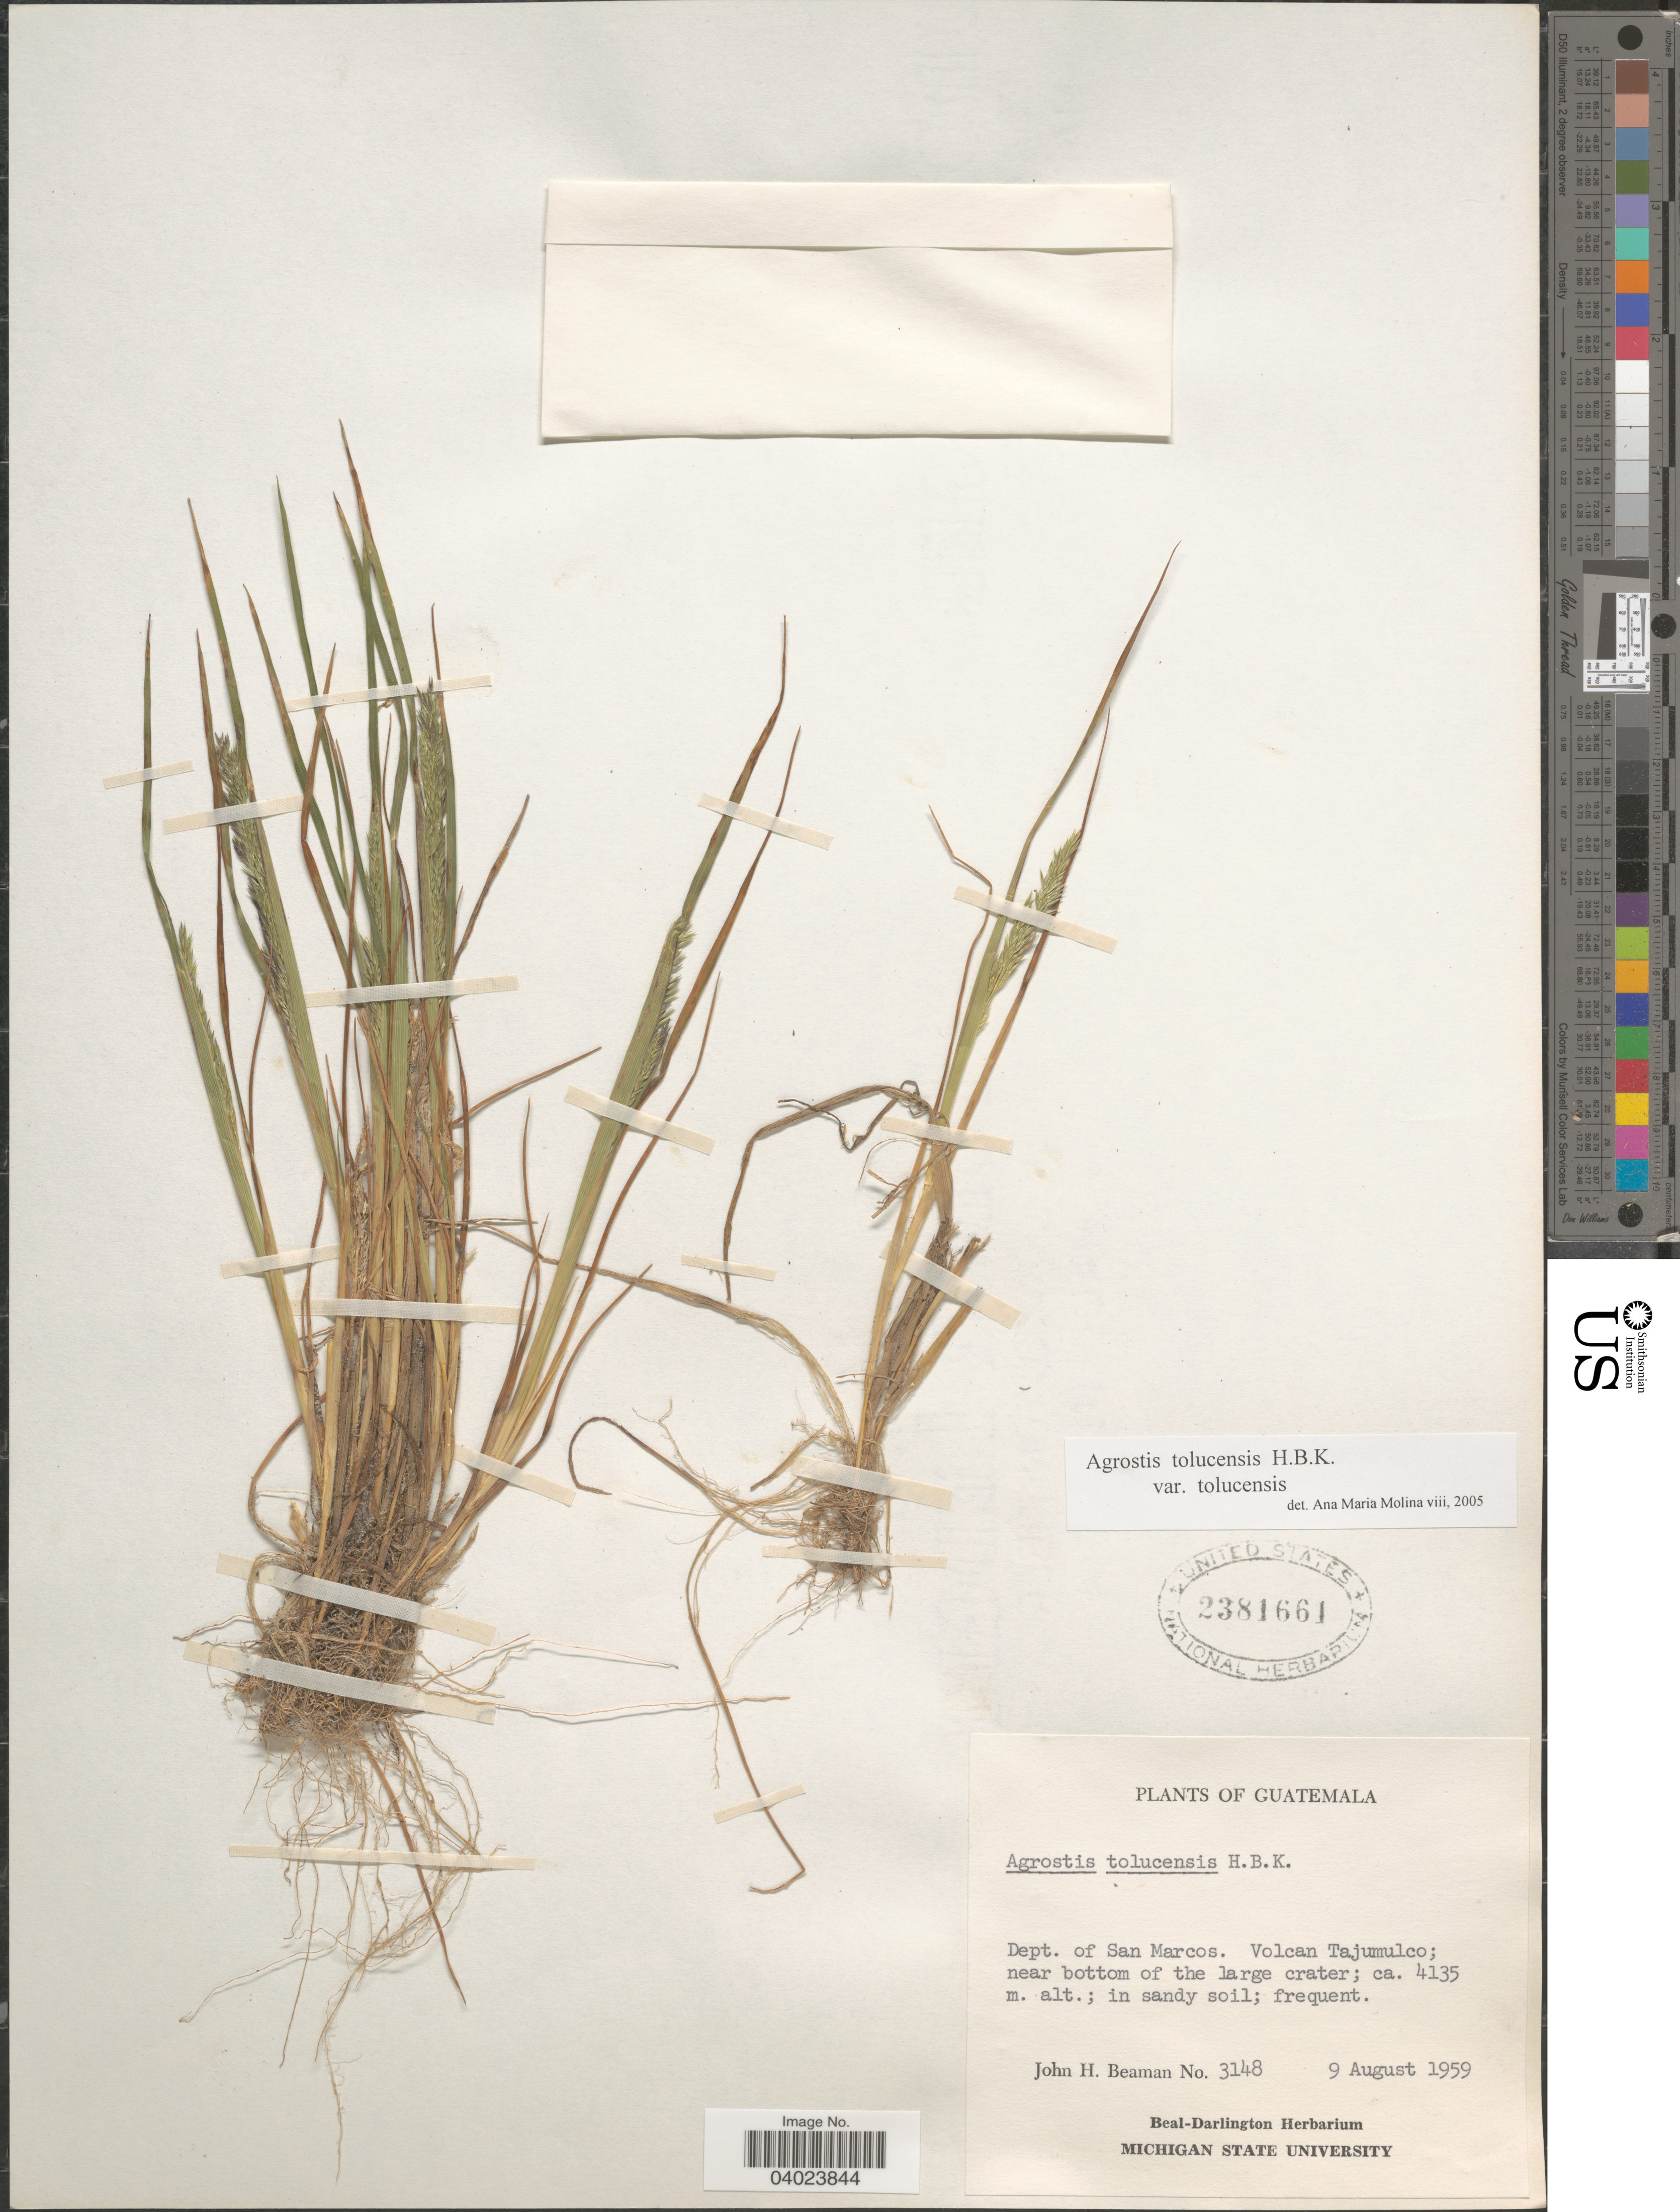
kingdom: Plantae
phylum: Tracheophyta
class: Liliopsida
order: Poales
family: Poaceae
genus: Agrostis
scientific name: Agrostis tolucensis Kunth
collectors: J. H. Beaman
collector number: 3148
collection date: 1959-08-09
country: Guatemala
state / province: San Marcos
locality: Dept. of San Marcos. Volcan Tajumulco; near bottom of the large crater.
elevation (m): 4135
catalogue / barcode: US 2381661